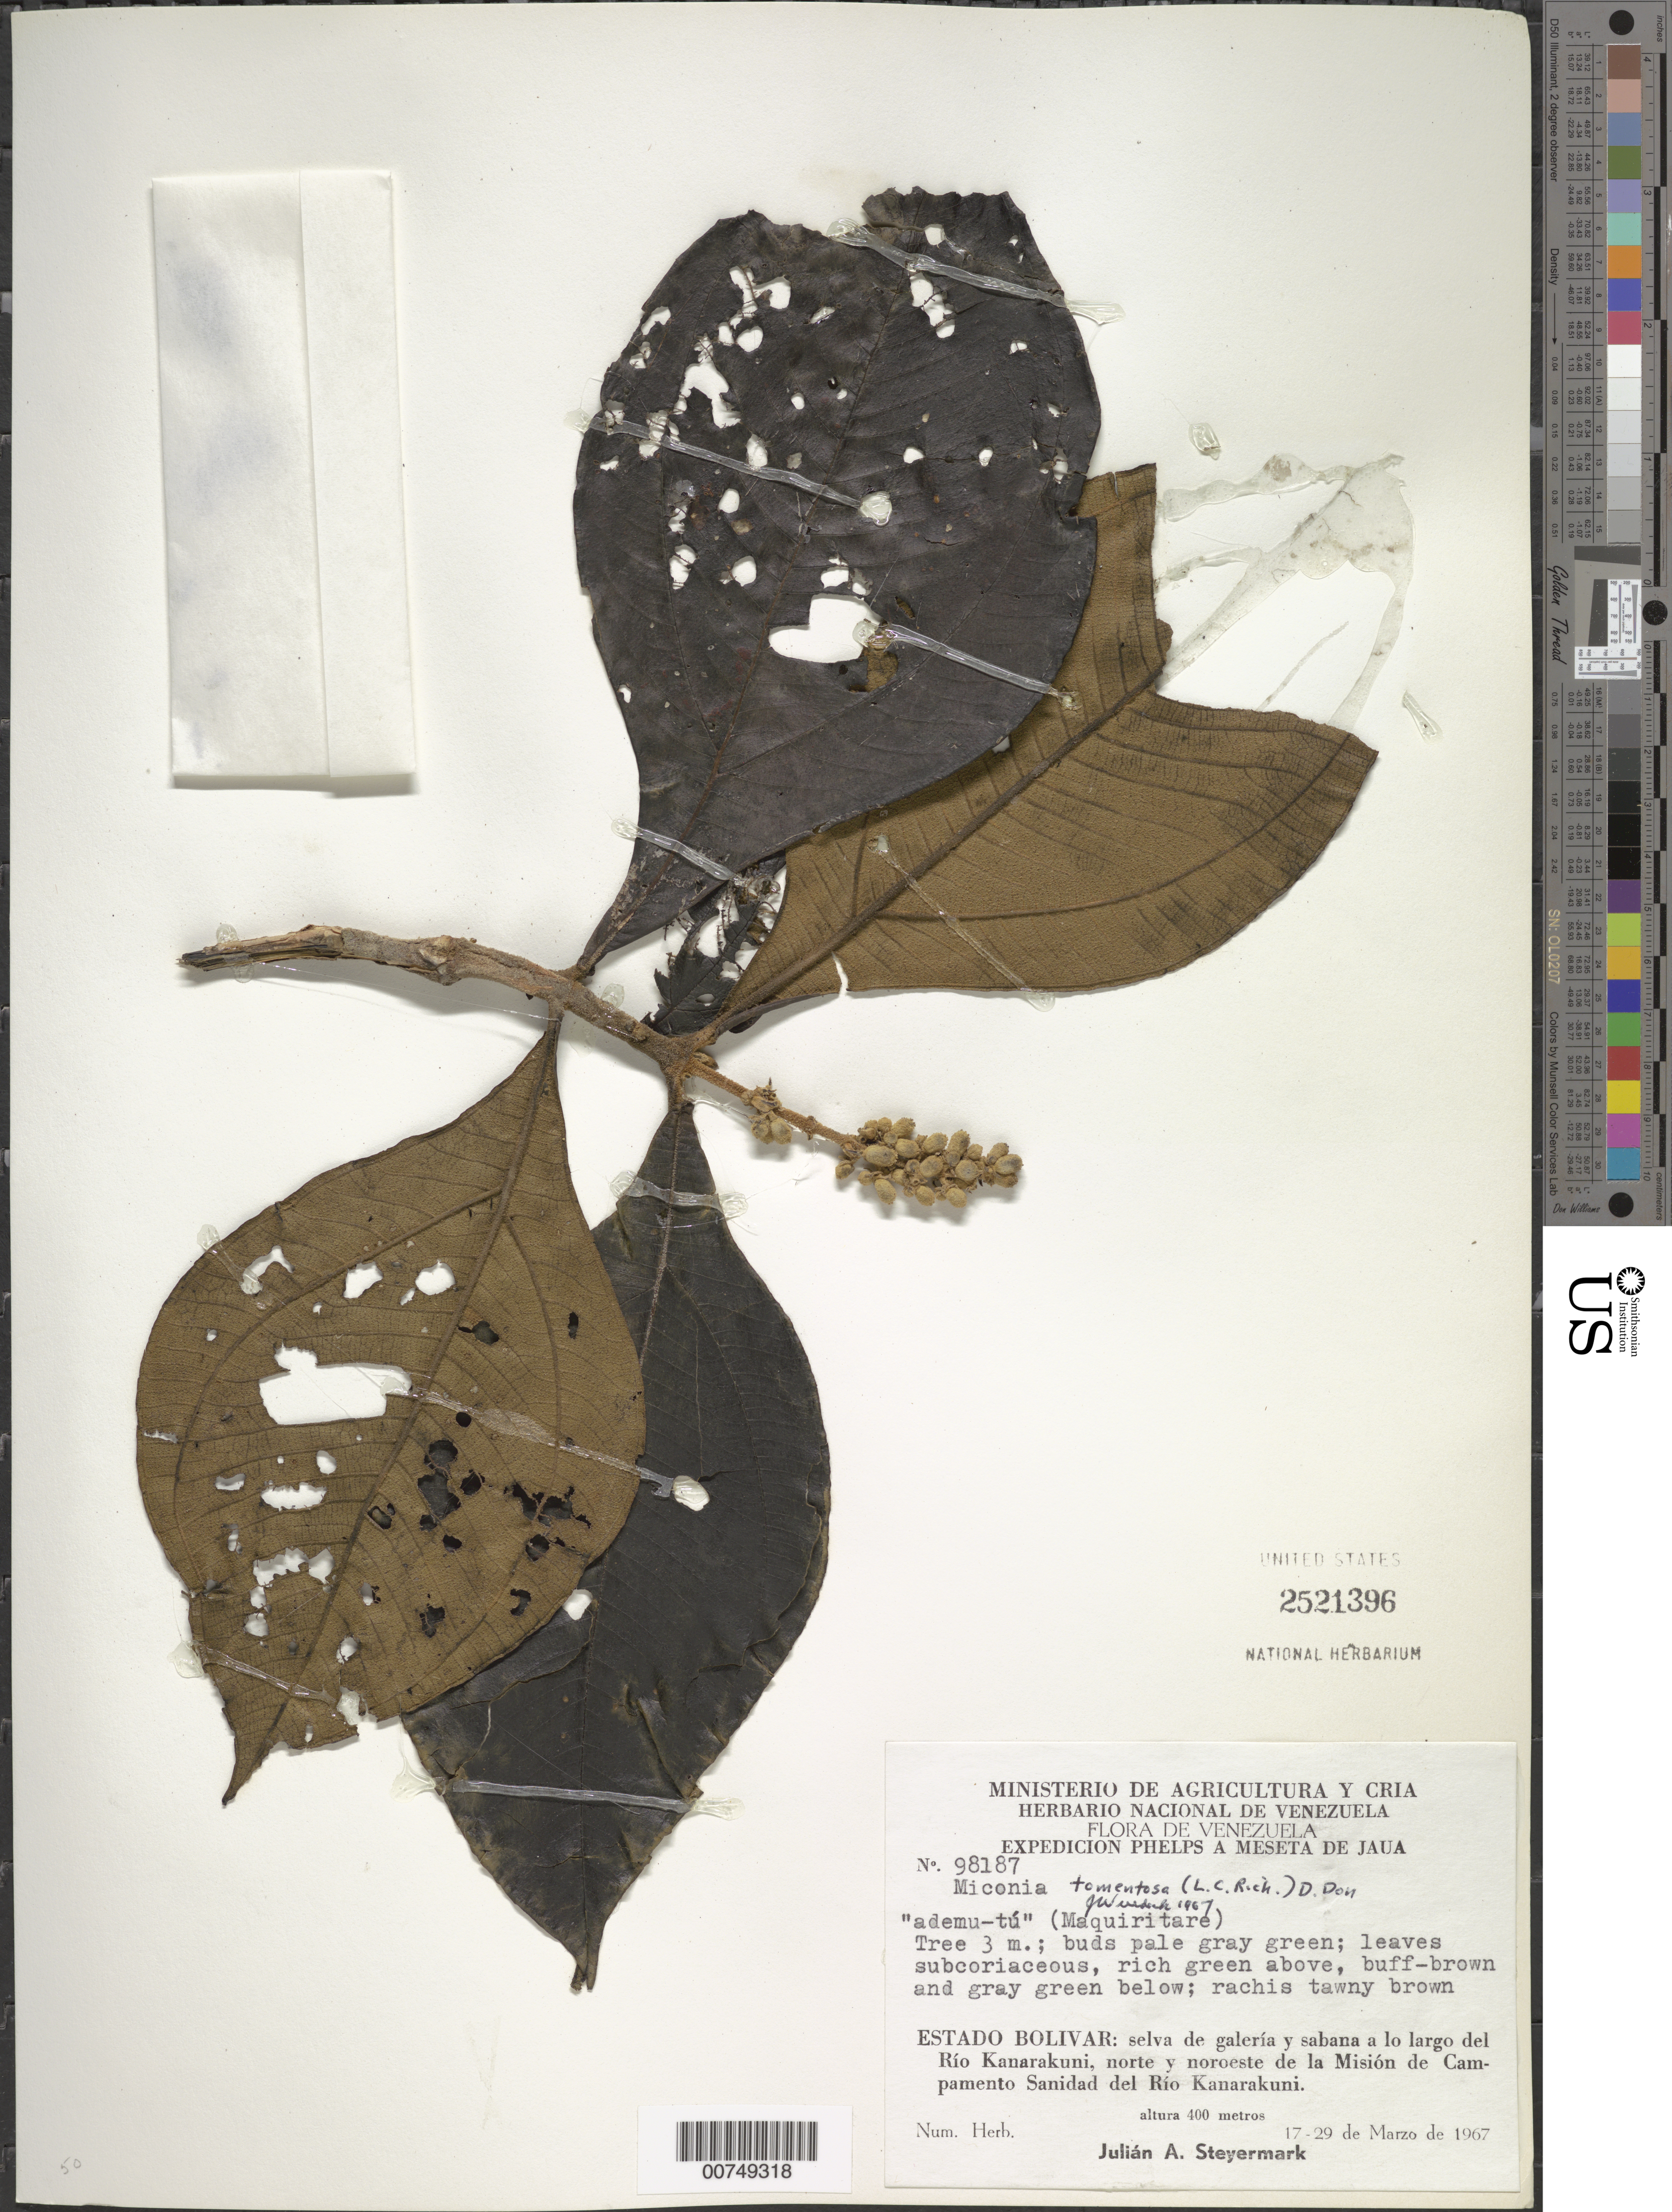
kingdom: Plantae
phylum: Tracheophyta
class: Magnoliopsida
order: Myrtales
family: Melastomataceae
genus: Miconia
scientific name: Miconia tomentosa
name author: (Rich.) D. Don ex DC.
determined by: Wurdack, John J., (US), US (UNITED STATES)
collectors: J. Steyermark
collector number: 98187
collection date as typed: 17-Mar-67 to 29-Mar-67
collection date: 1967-03-17/1967-03-29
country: Venezuela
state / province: Bolívar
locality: Río Kanarakuni, N and NW of Mision de Campamento Sanidad del Río Kanarakuni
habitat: Gallery forest and savanna along river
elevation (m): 400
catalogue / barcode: US 2521396